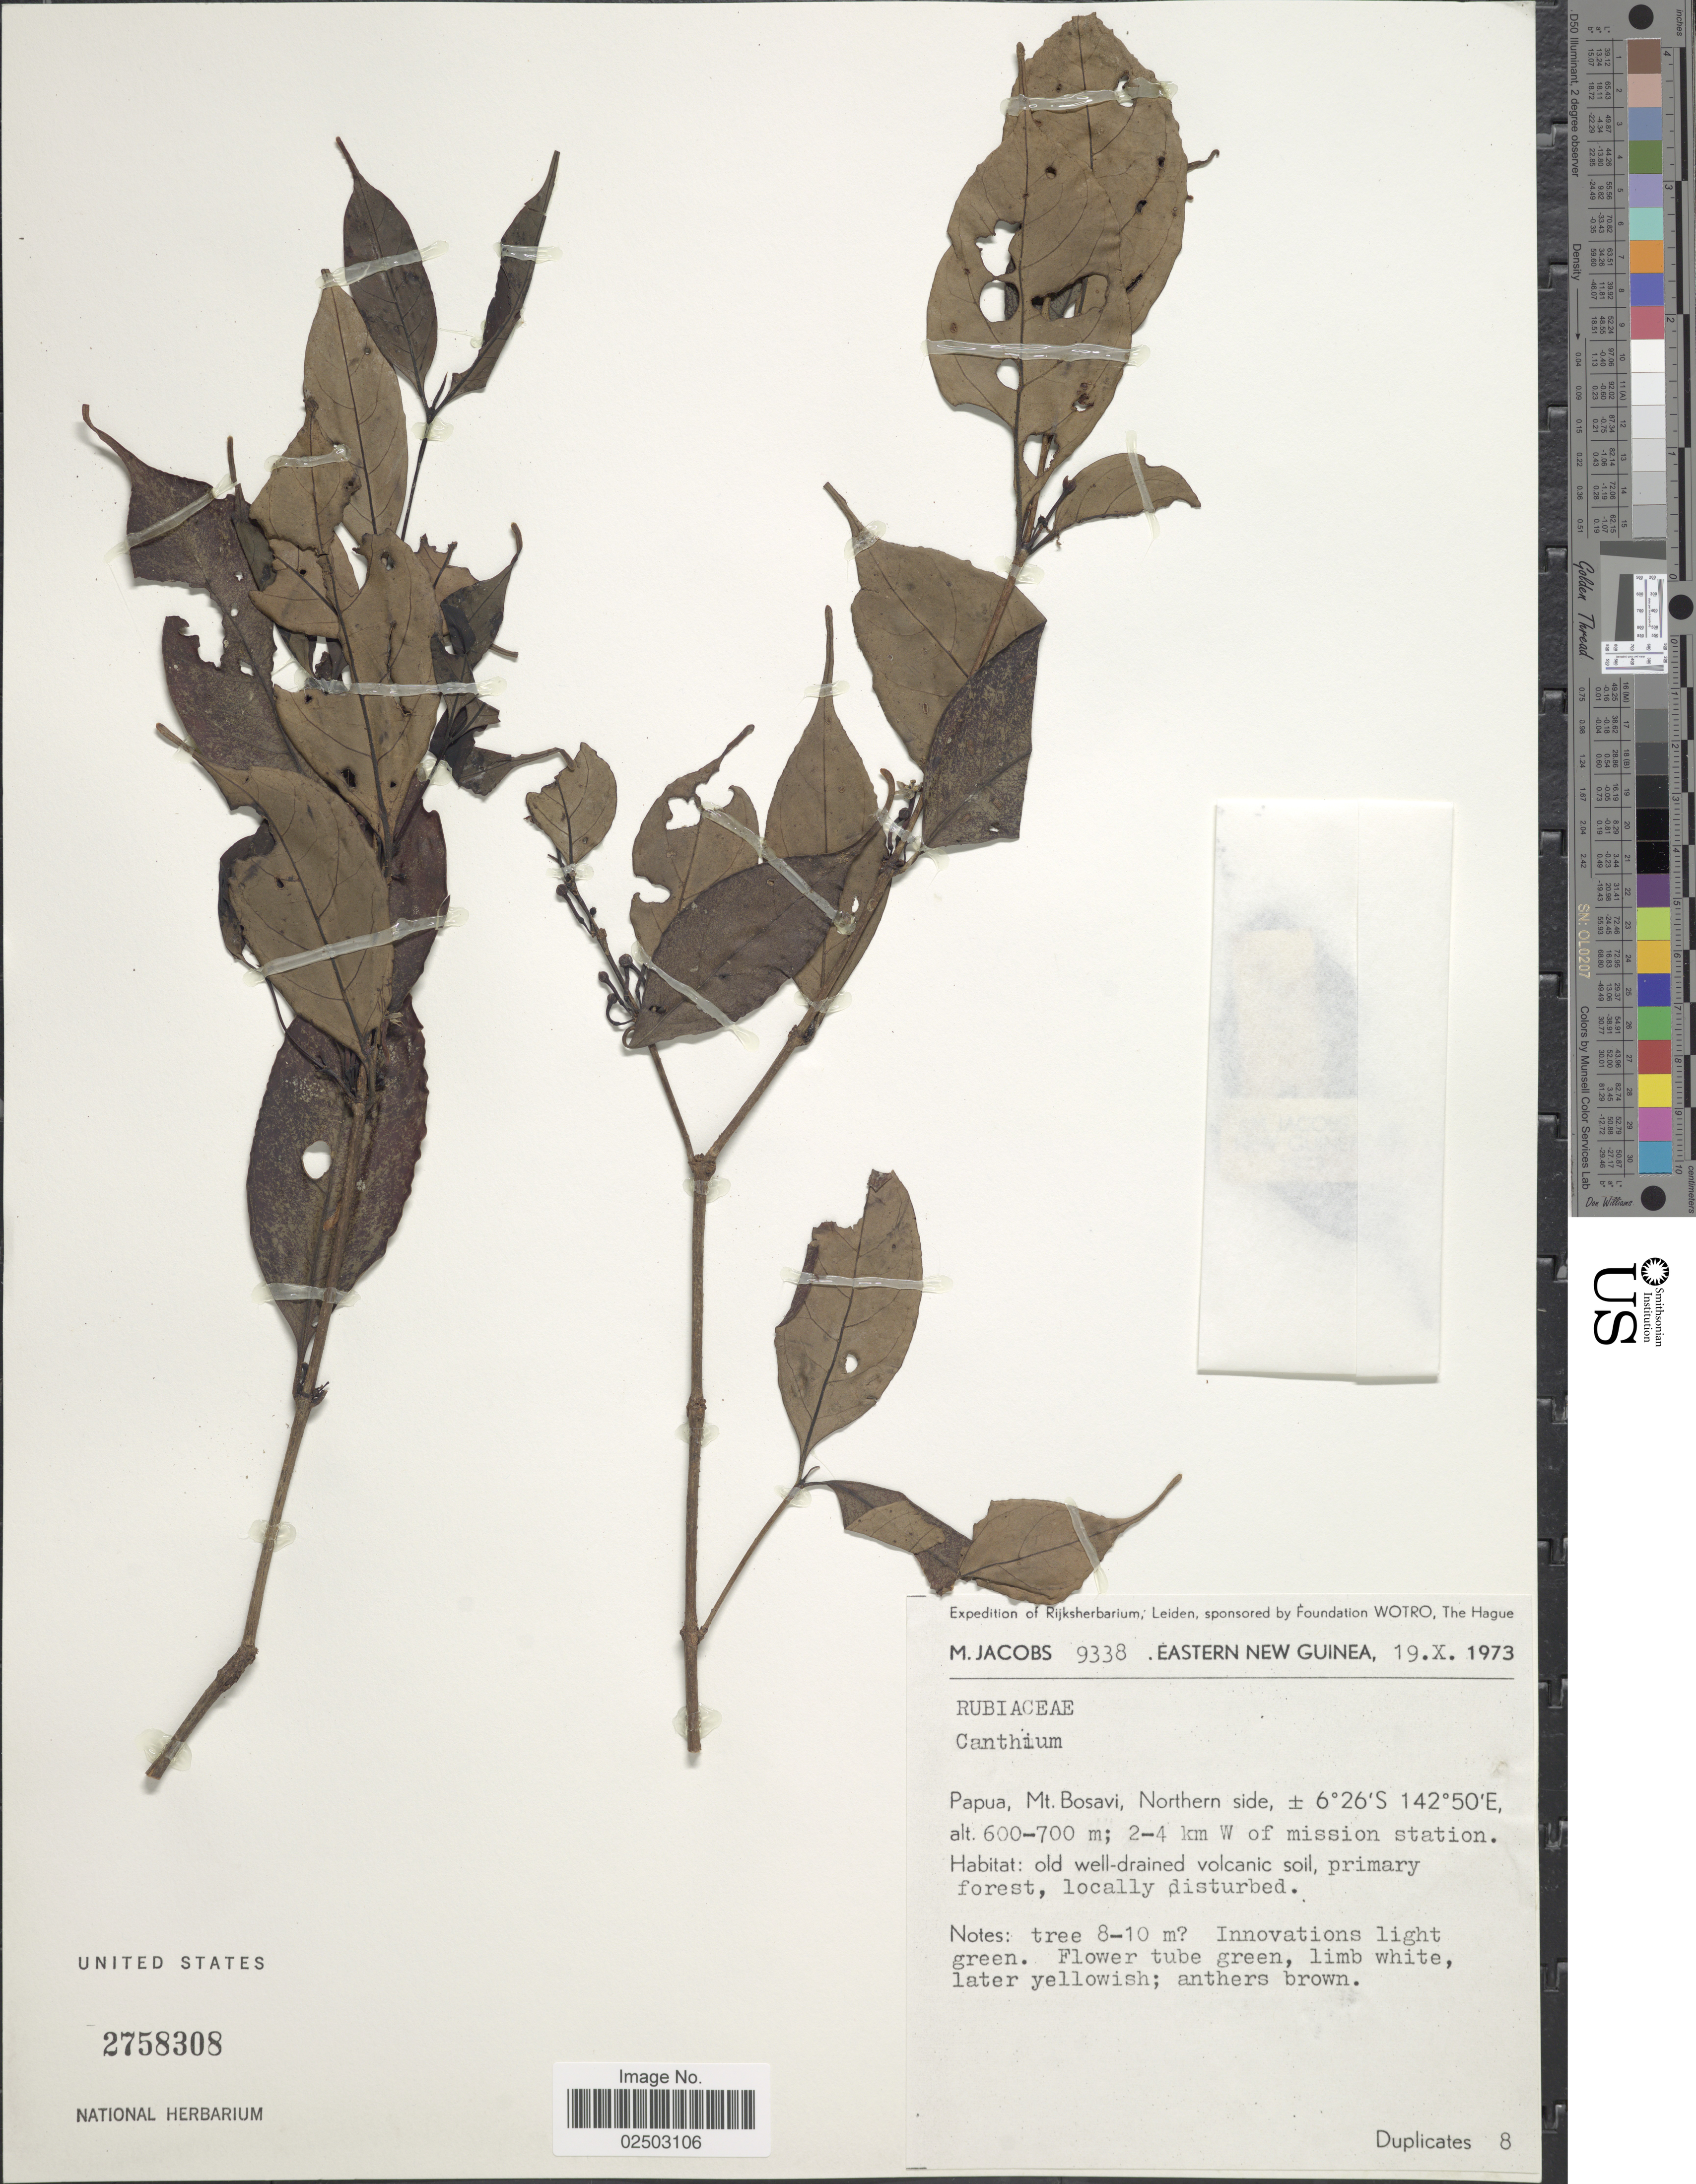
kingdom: Plantae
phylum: Tracheophyta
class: Magnoliopsida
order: Gentianales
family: Rubiaceae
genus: Bridsonia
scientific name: Bridsonia chamaedendrum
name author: (Kuntze) Verstraete & A.E. van Wyk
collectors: M. Jacobs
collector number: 9338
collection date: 1973-10-19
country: Papua New Guinea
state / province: Northern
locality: Eastern New Guinea, Papua, Mt. Bosavi, Northern side, 2-4 km W of mission station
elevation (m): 600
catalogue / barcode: US 2758308